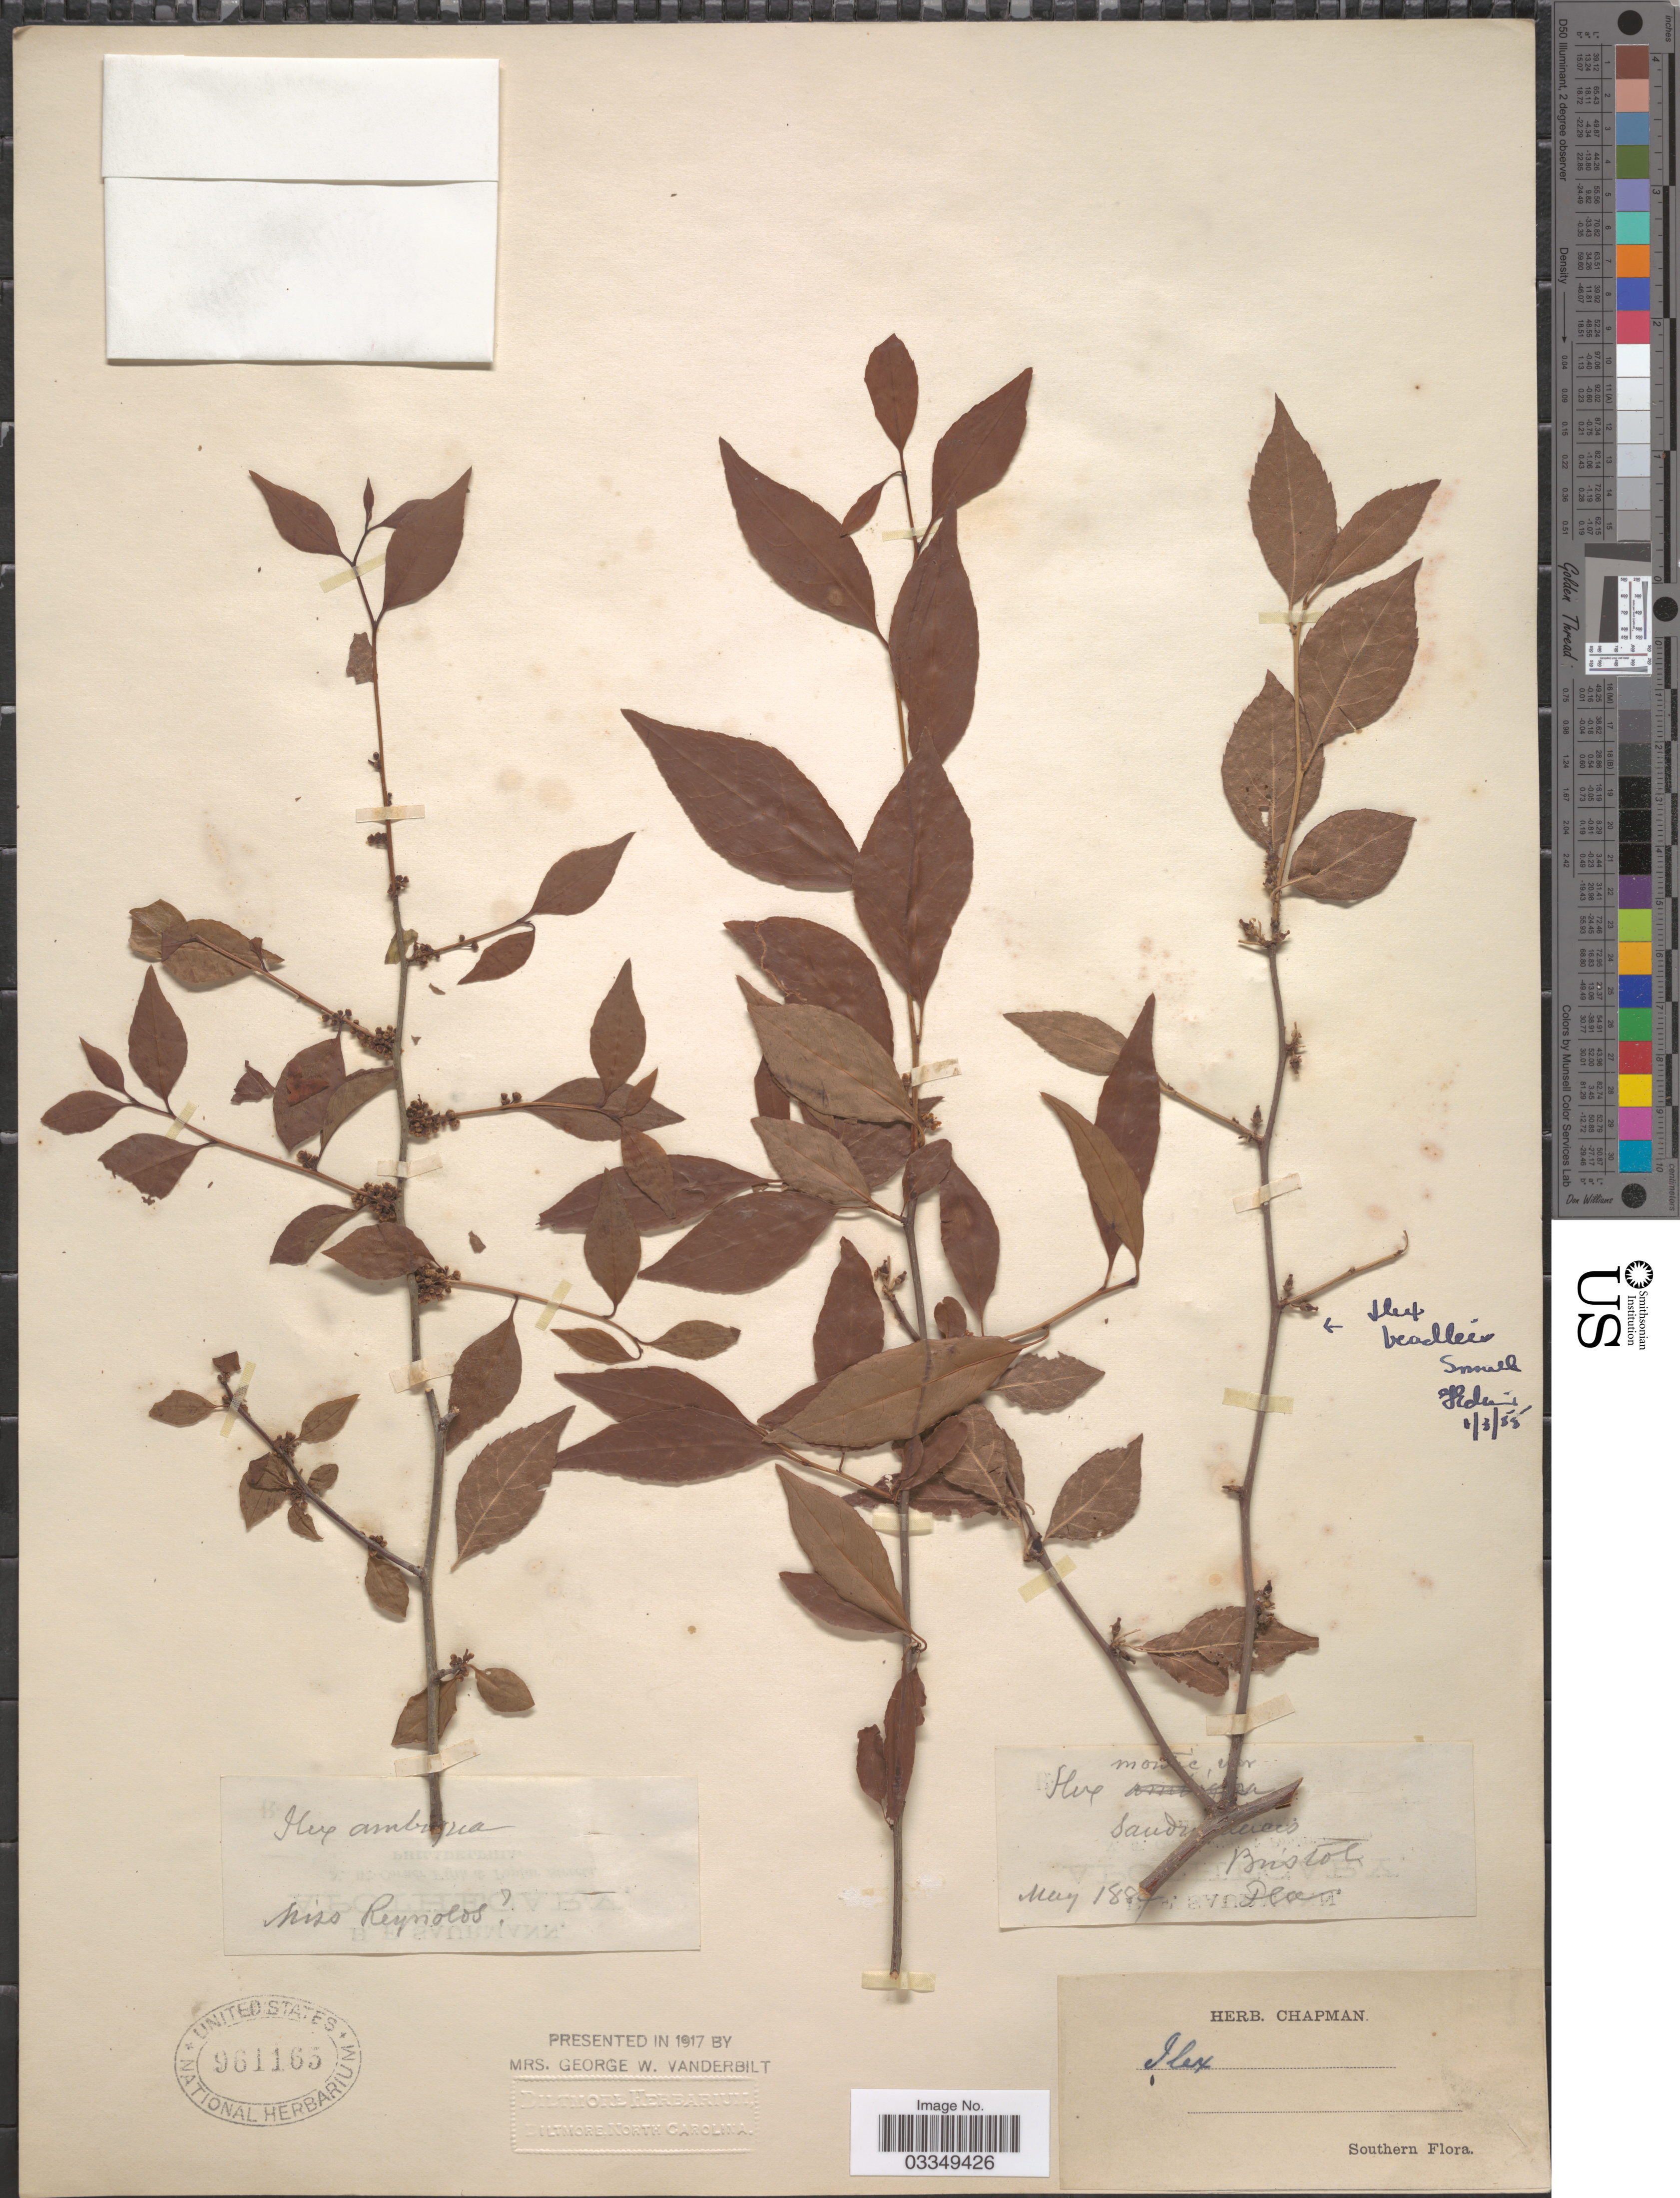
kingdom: Plantae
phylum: Tracheophyta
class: Magnoliopsida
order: Aquifoliales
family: Aquifoliaceae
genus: Ilex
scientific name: Ilex ambigua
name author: Chapm.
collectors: -. Reynolds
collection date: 1884-05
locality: Southern, Bristol.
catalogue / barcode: US 961165